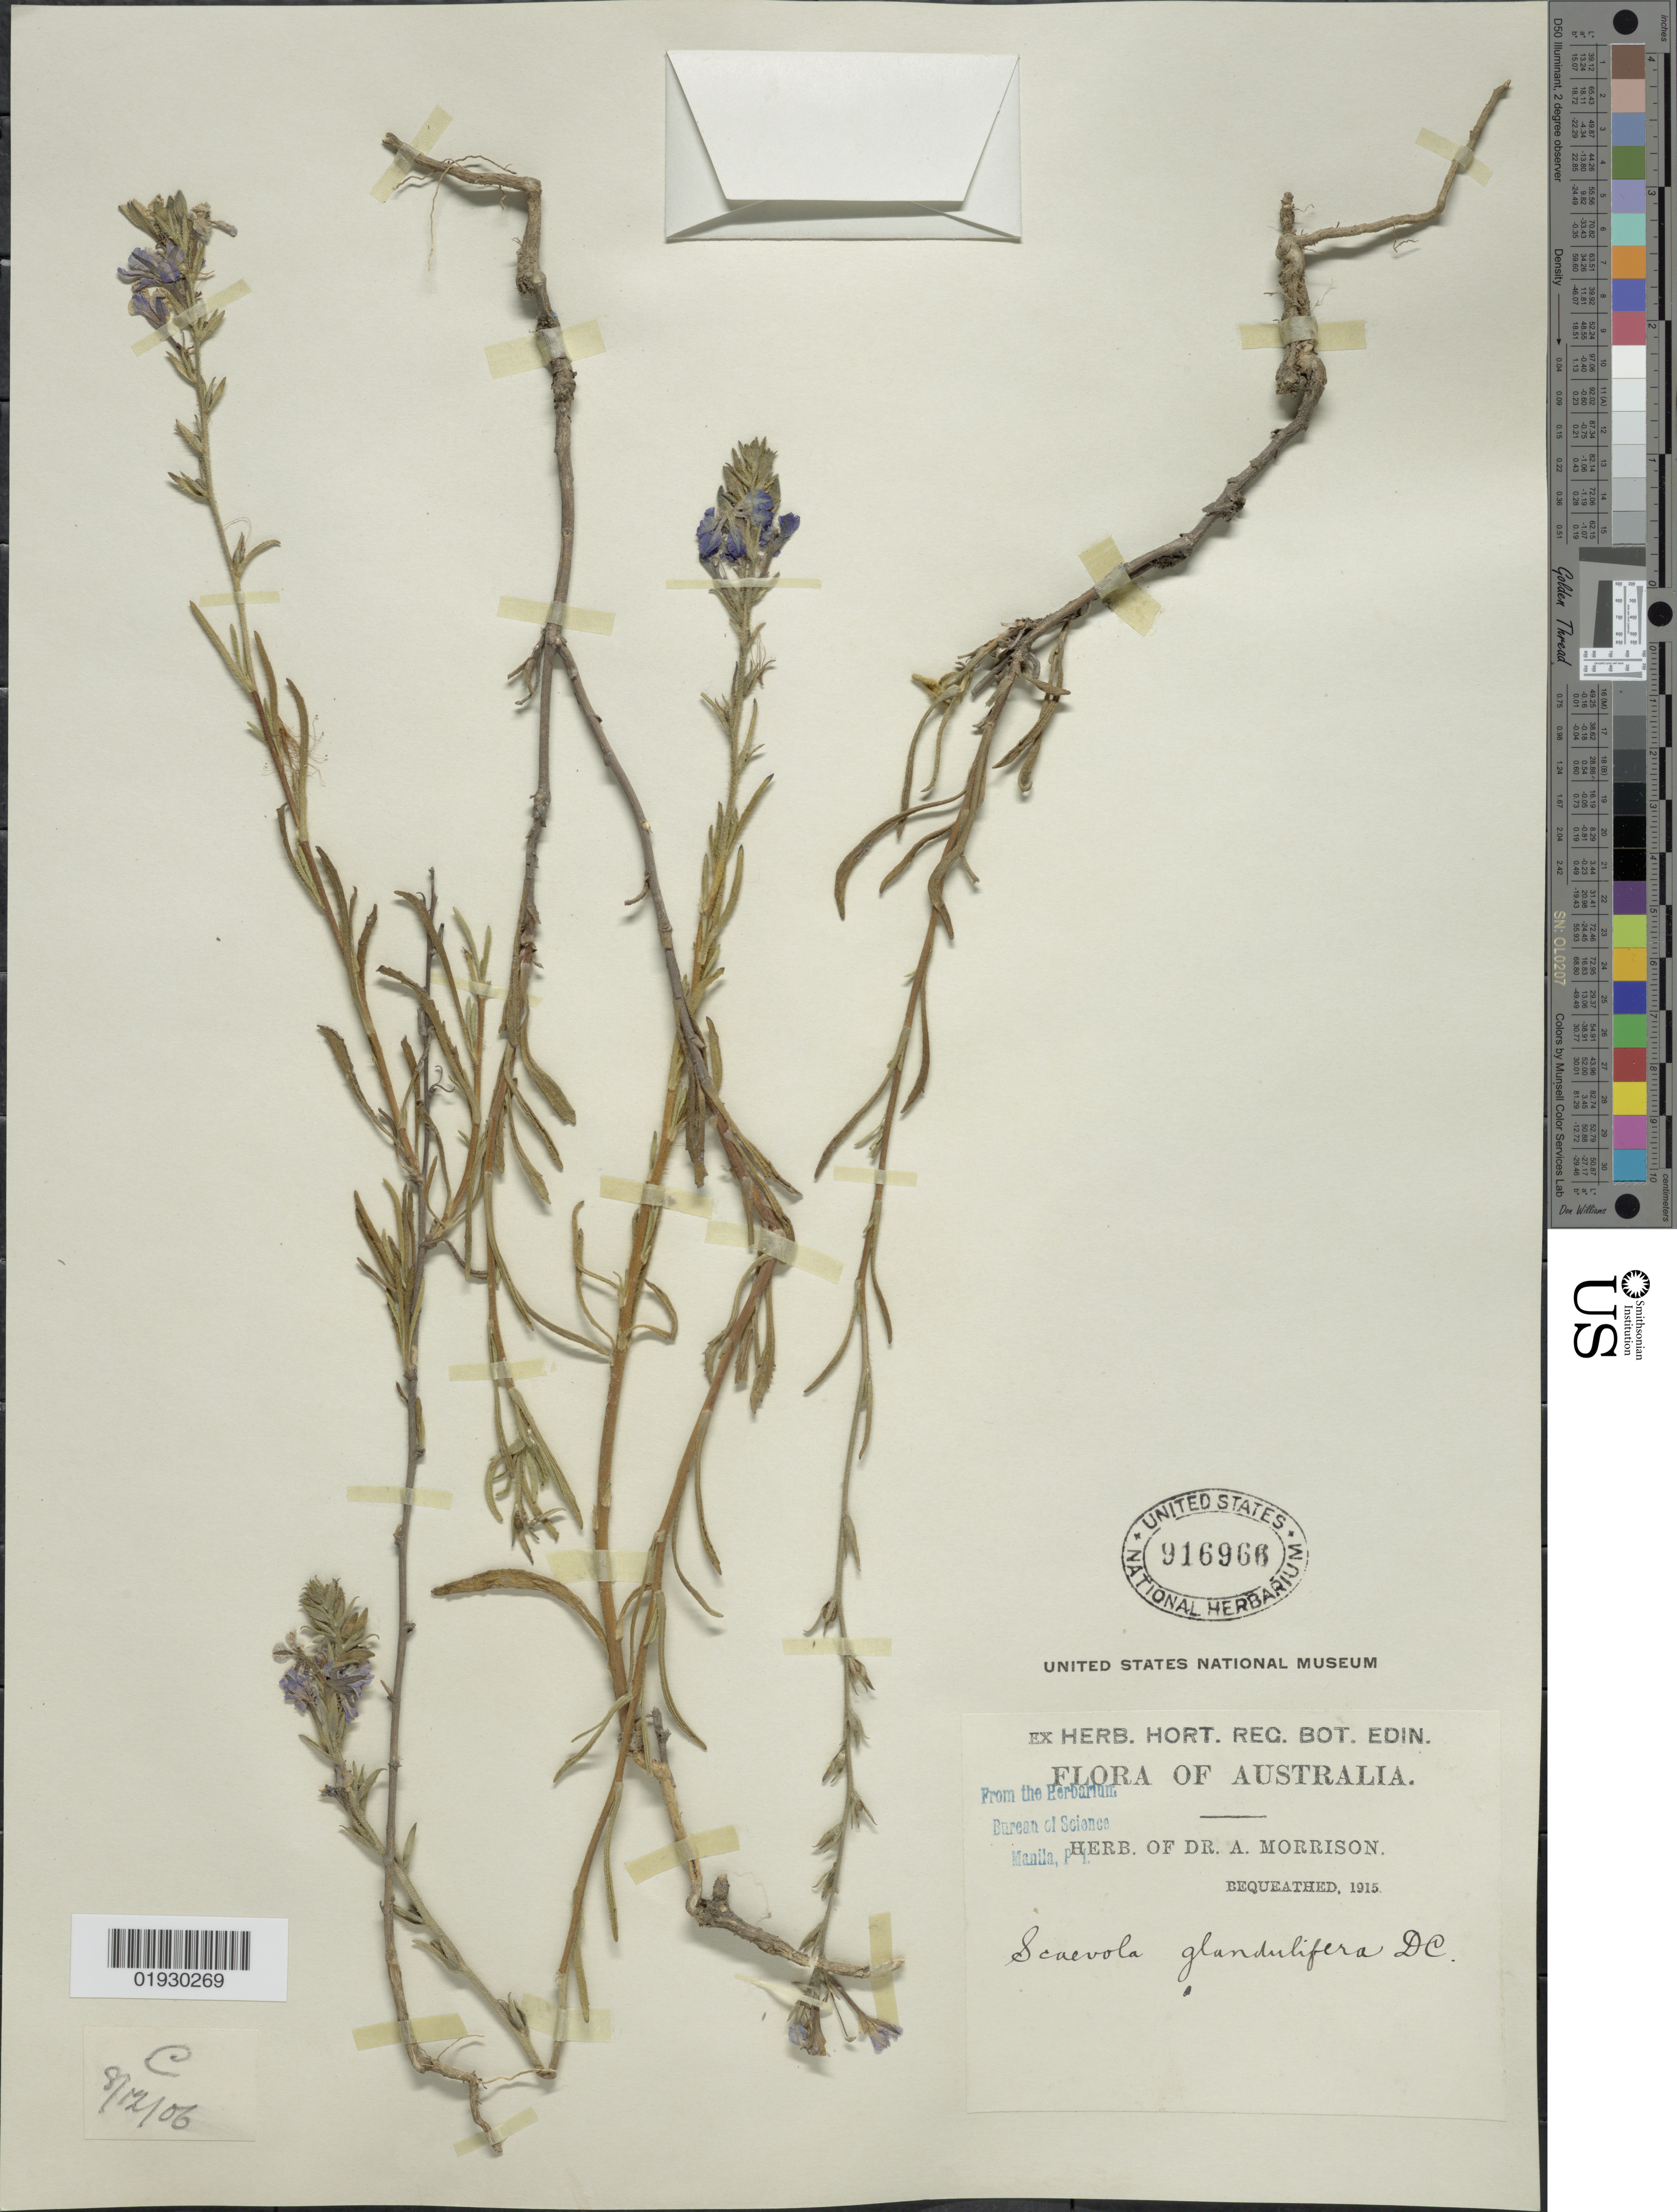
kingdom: Plantae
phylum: Tracheophyta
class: Magnoliopsida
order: Asterales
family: Goodeniaceae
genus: Scaevola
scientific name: Scaevola glandulifera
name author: DC.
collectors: ex herb. Dr. A. Morrison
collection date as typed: Transcribed d/m/y: 8/12/06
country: Australia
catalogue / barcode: US 916966